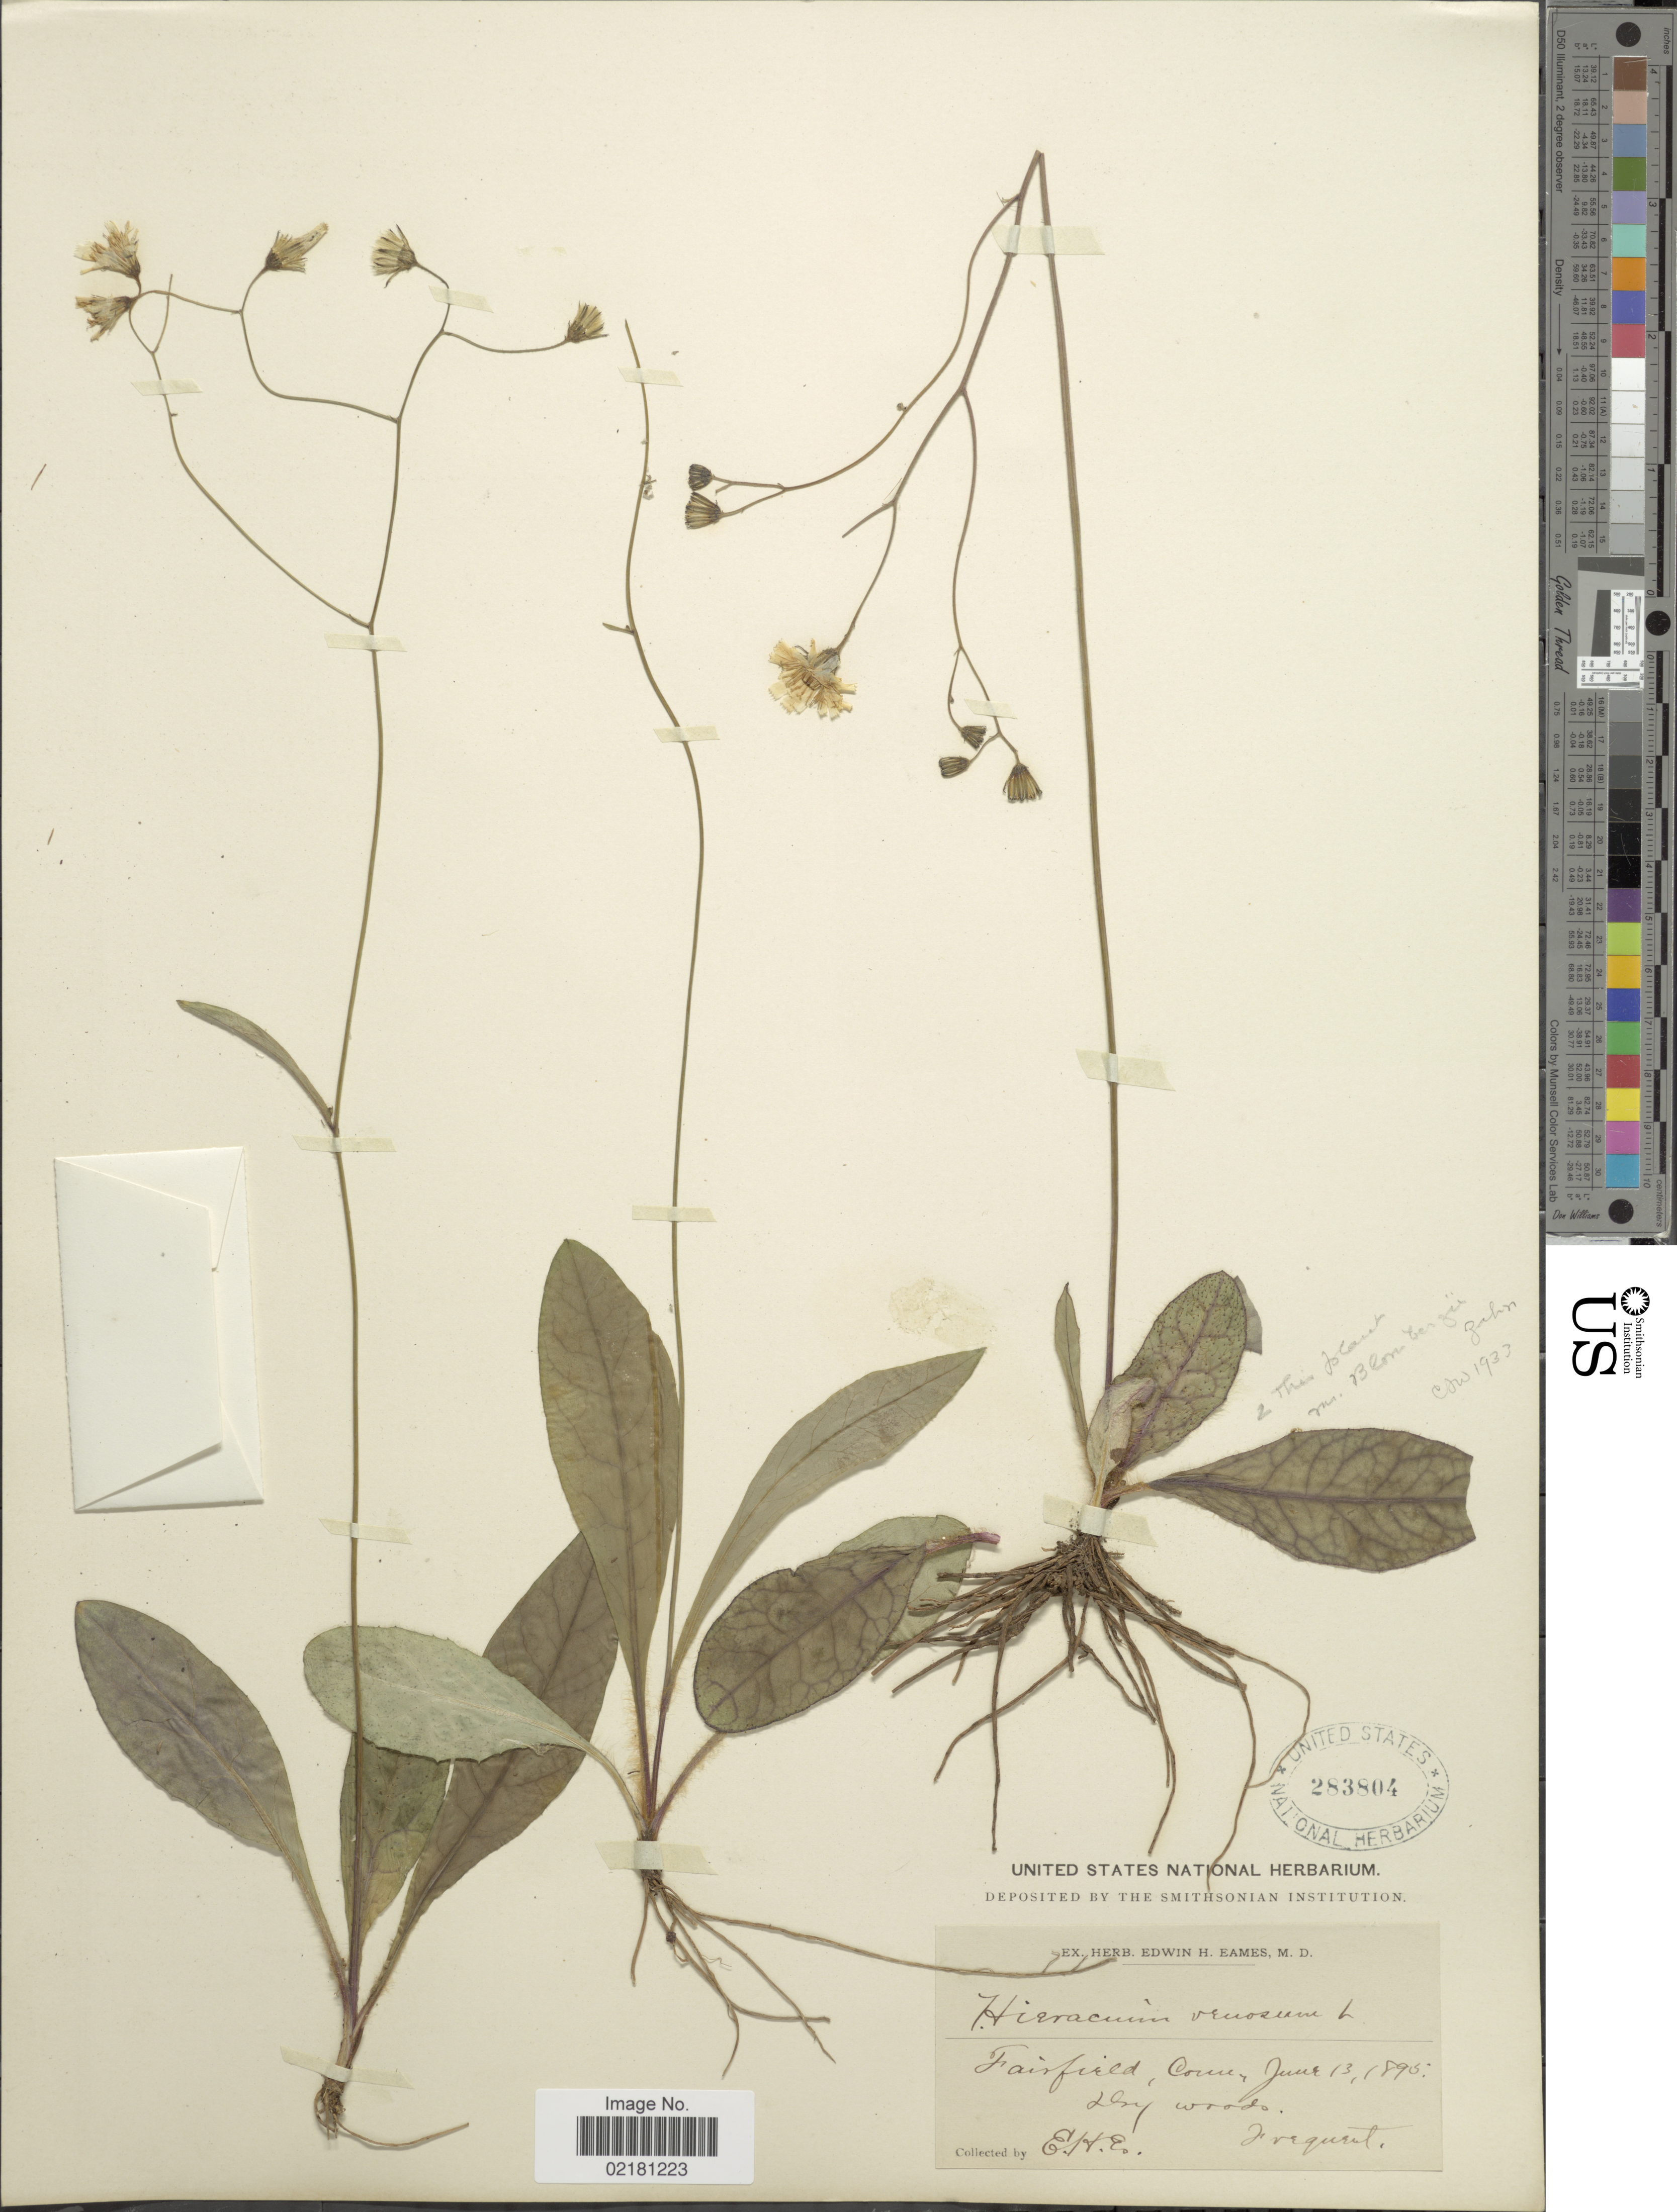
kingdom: Plantae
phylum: Tracheophyta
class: Magnoliopsida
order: Asterales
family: Asteraceae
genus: Hieracium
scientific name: Hieracium venosum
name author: L.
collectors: E. H. Eames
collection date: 1895-06-13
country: United States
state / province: Connecticut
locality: Fairfield, Conn.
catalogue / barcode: US 283804